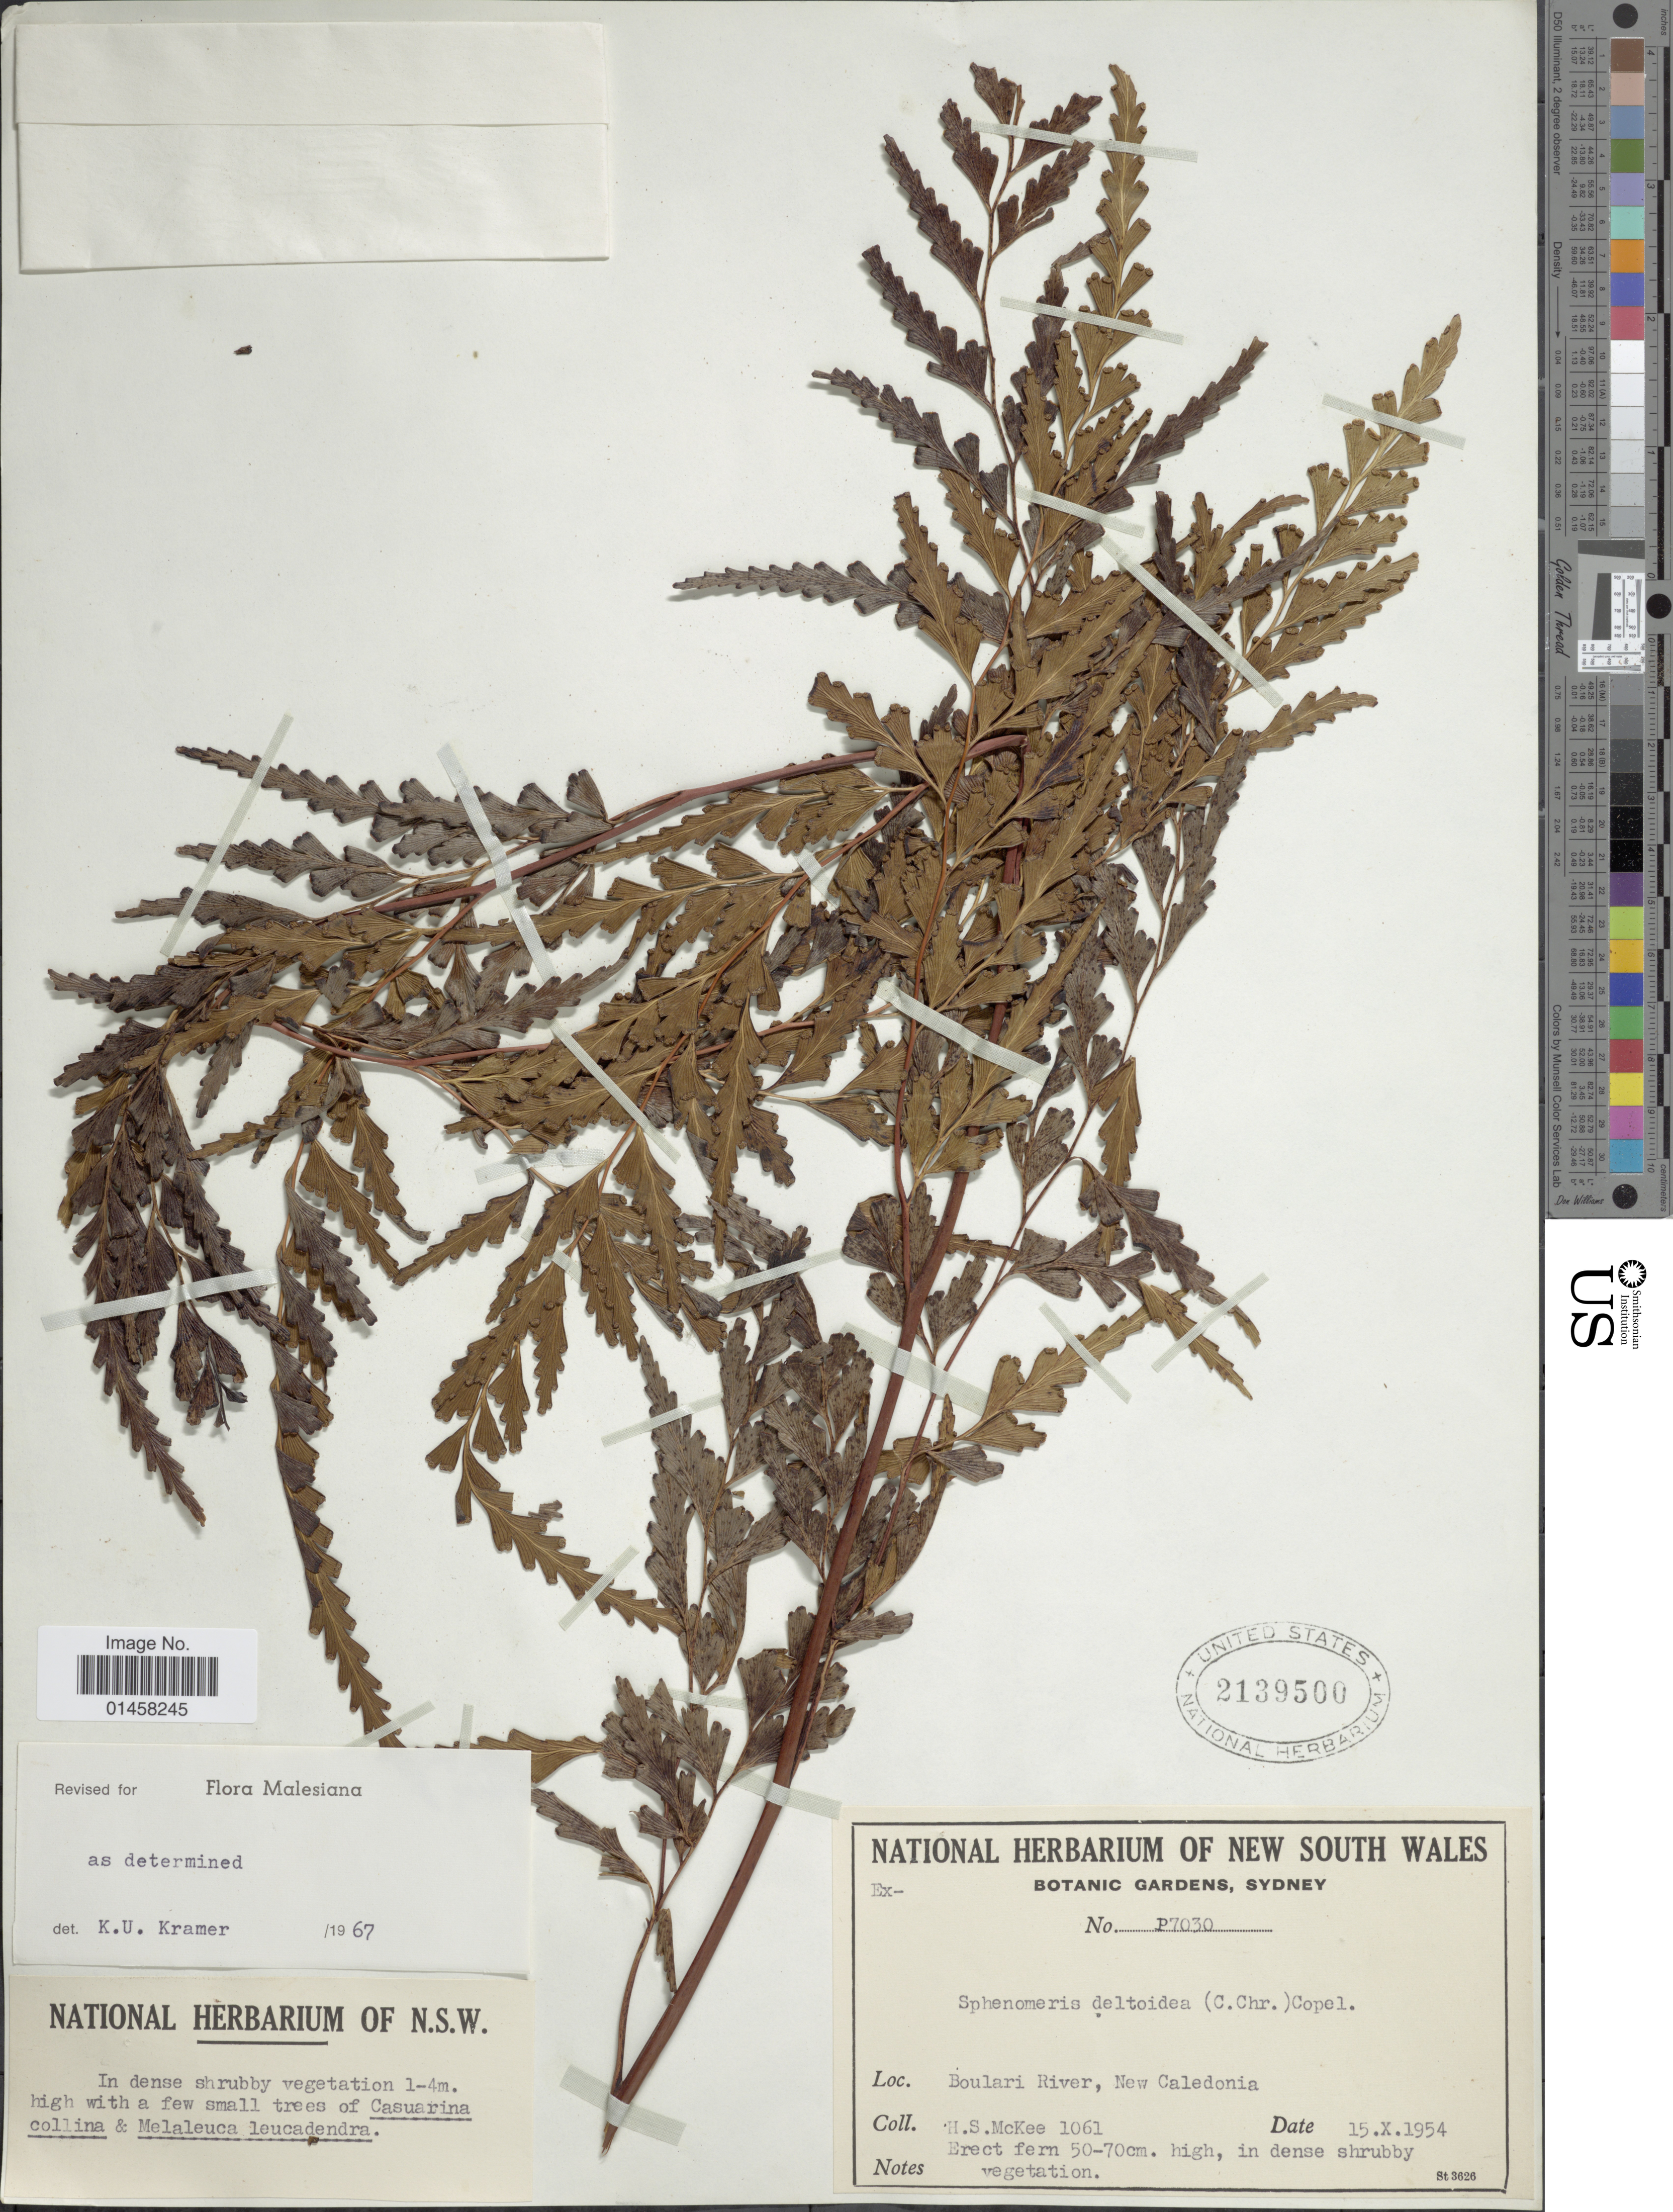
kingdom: Plantae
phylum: Tracheophyta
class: Polypodiopsida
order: Polypodiales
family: Lindsaeaceae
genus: Sphenomeris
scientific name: Sphenomeris deltoidea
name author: (C. Chr.) Copel.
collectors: H. S. McKee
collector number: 1061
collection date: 1954-10-15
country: New Caledonia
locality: Boulari River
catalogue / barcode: US 2139500